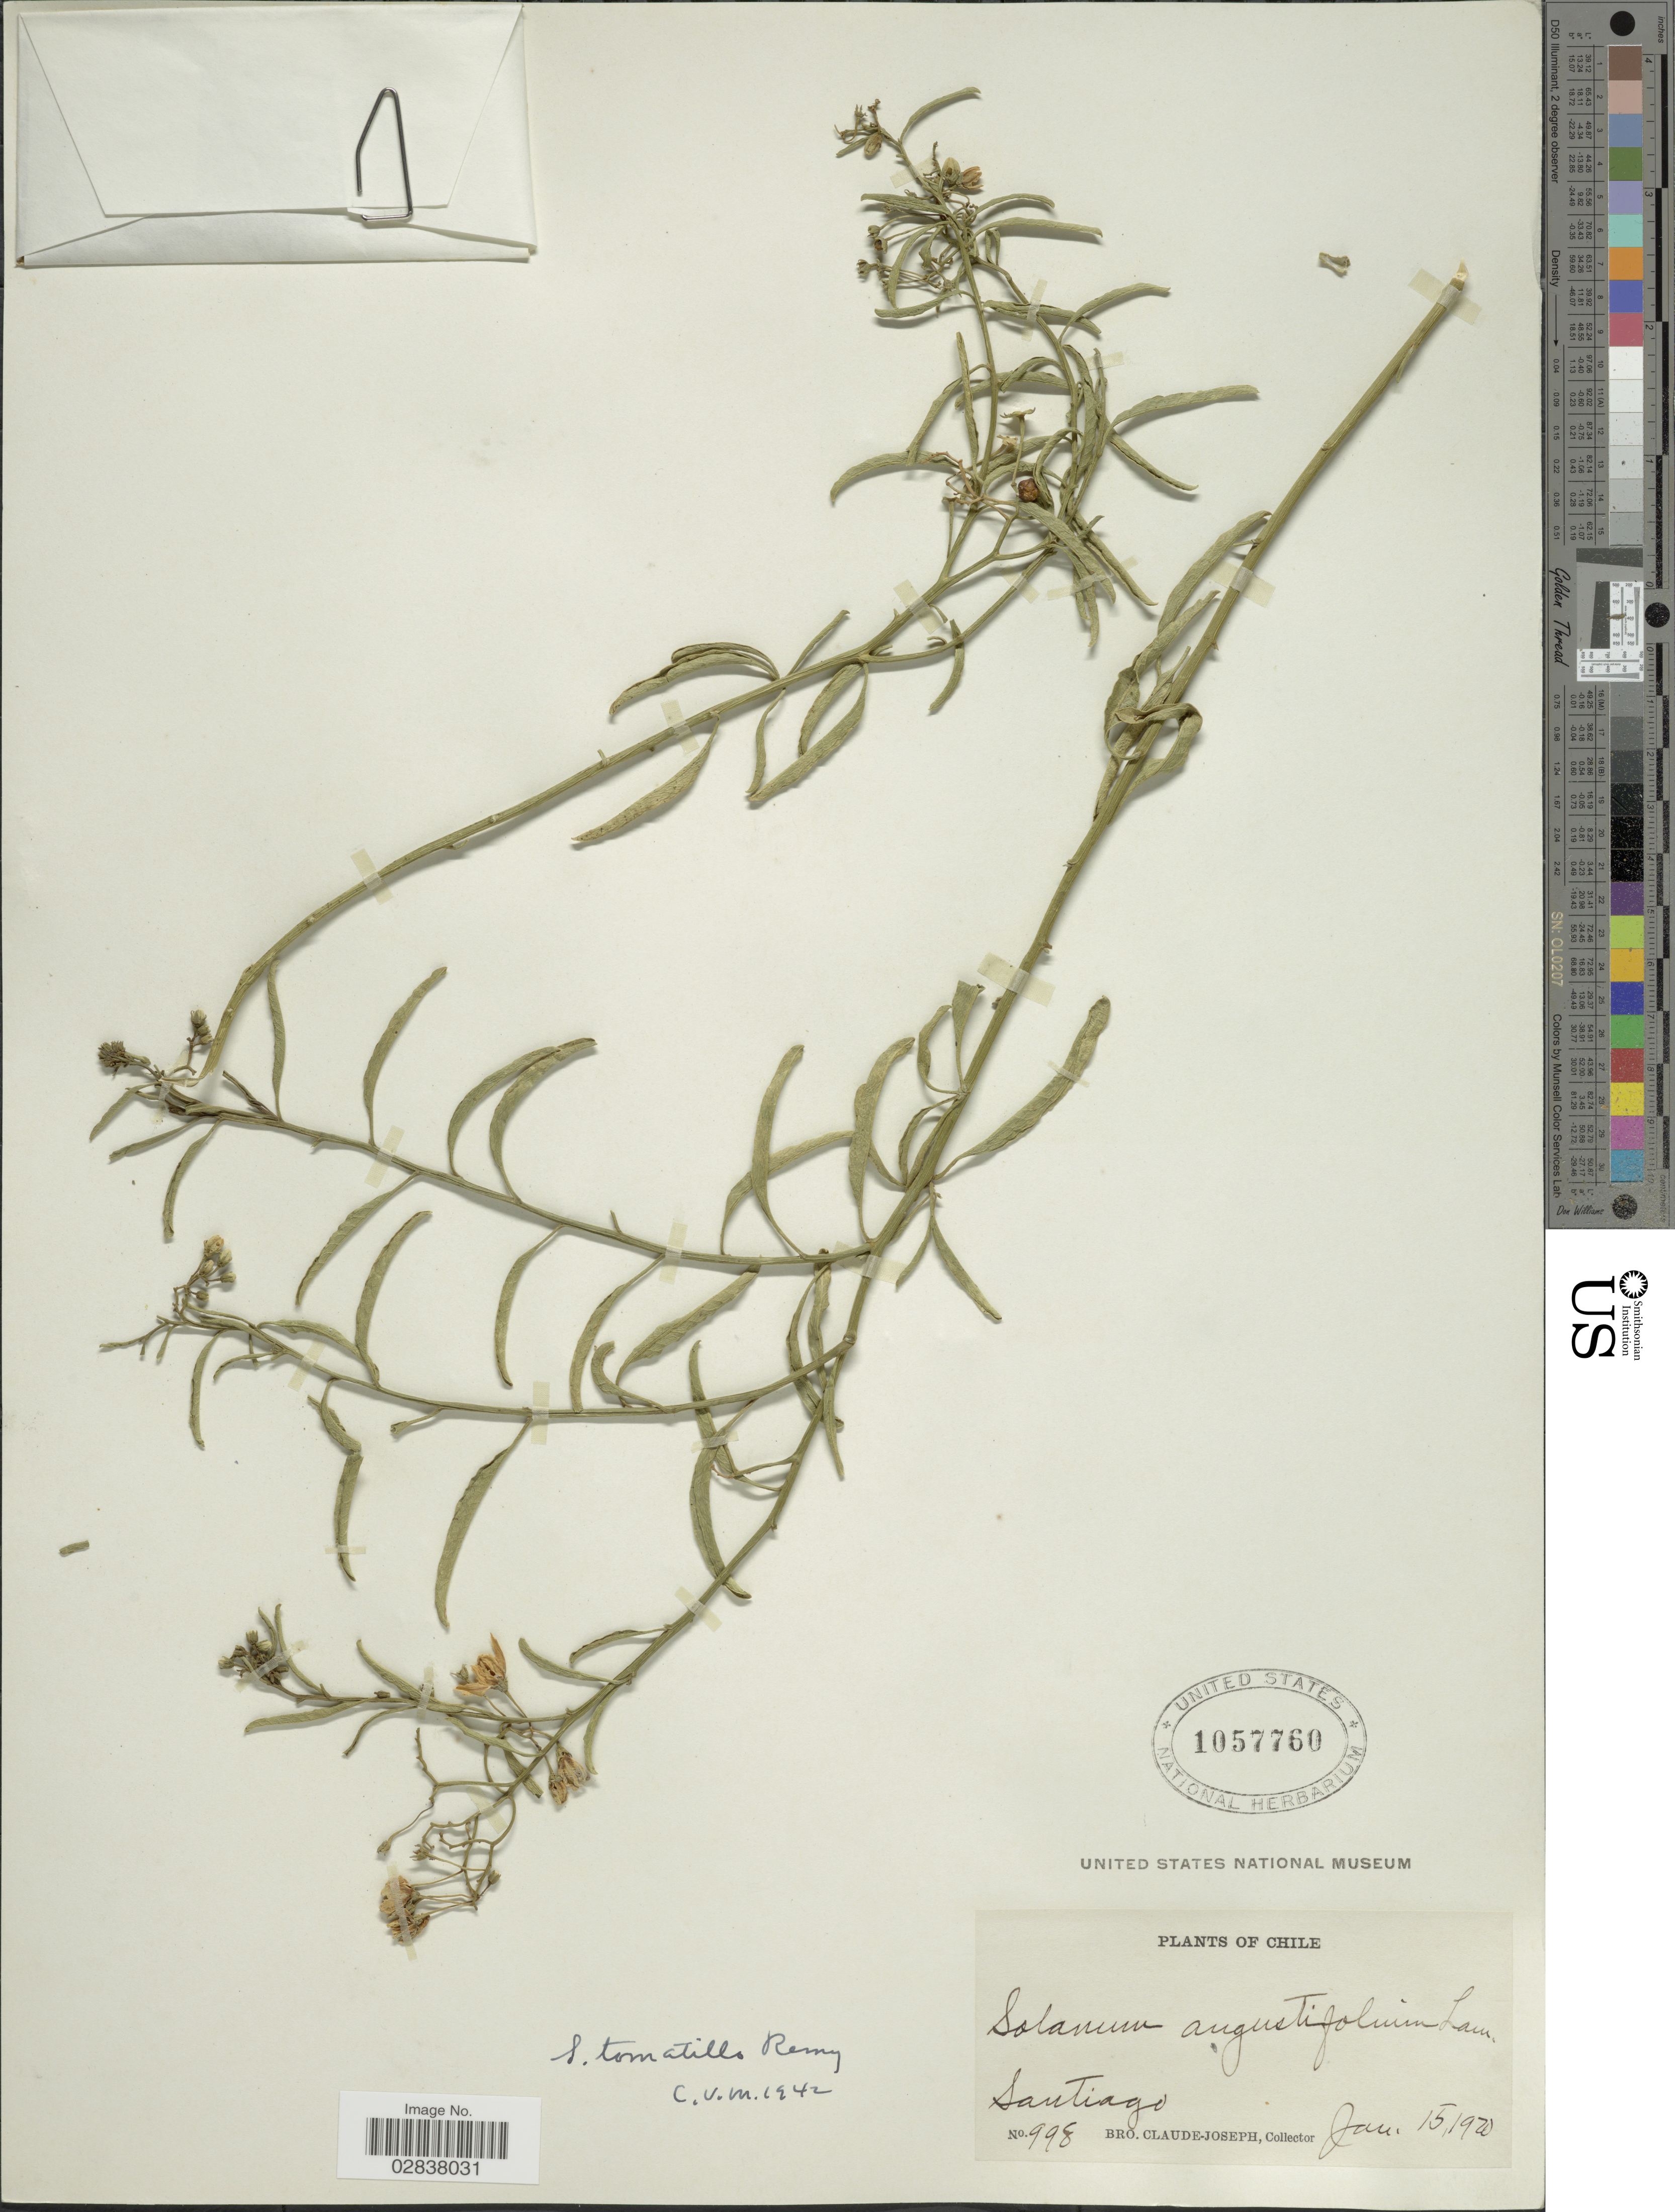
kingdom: Plantae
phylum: Tracheophyta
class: Magnoliopsida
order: Solanales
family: Solanaceae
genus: Solanum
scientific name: Solanum ligustrinum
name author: Lodd.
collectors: Bro. Claude-Joseph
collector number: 998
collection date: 1920-01-15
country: Chile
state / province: Región Metropolitana (RM)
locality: Santiago.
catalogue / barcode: US 1057760